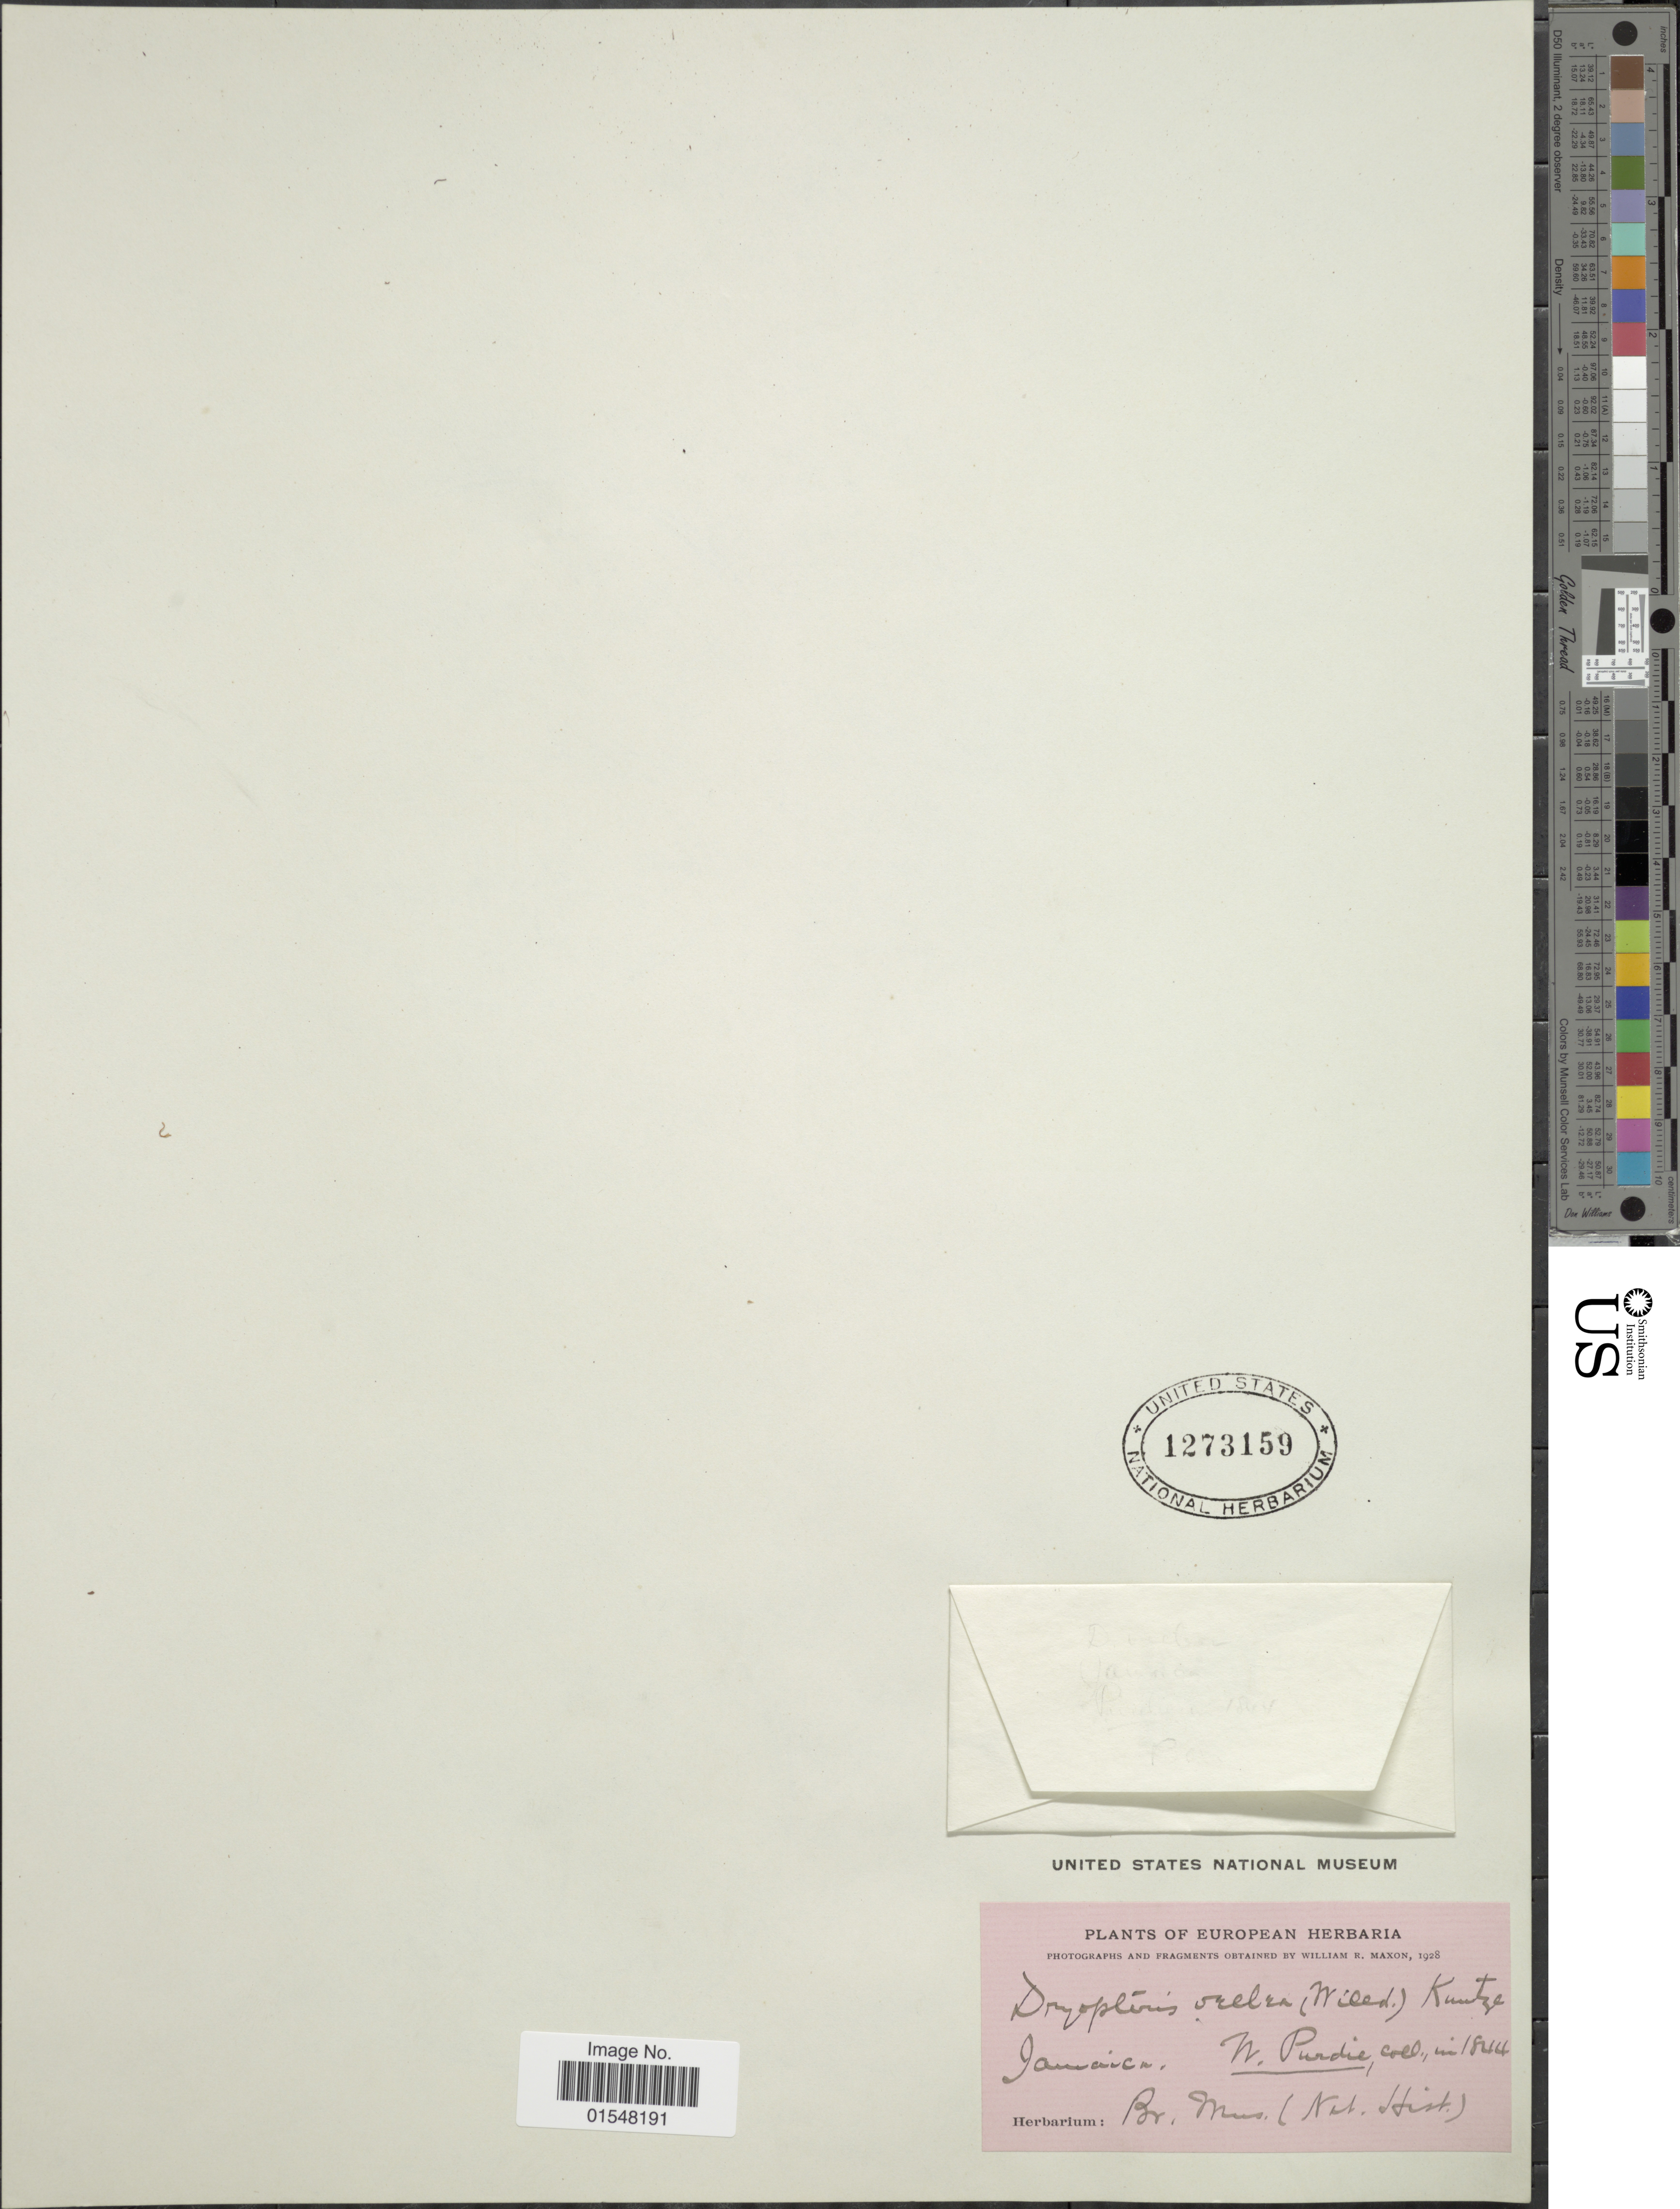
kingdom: Plantae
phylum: Tracheophyta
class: Polypodiopsida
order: Polypodiales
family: Dryopteridaceae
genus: Ctenitis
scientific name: Ctenitis vellea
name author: (Willd.) Proctor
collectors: W. Purdie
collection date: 1844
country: Jamaica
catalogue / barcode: US 1273159